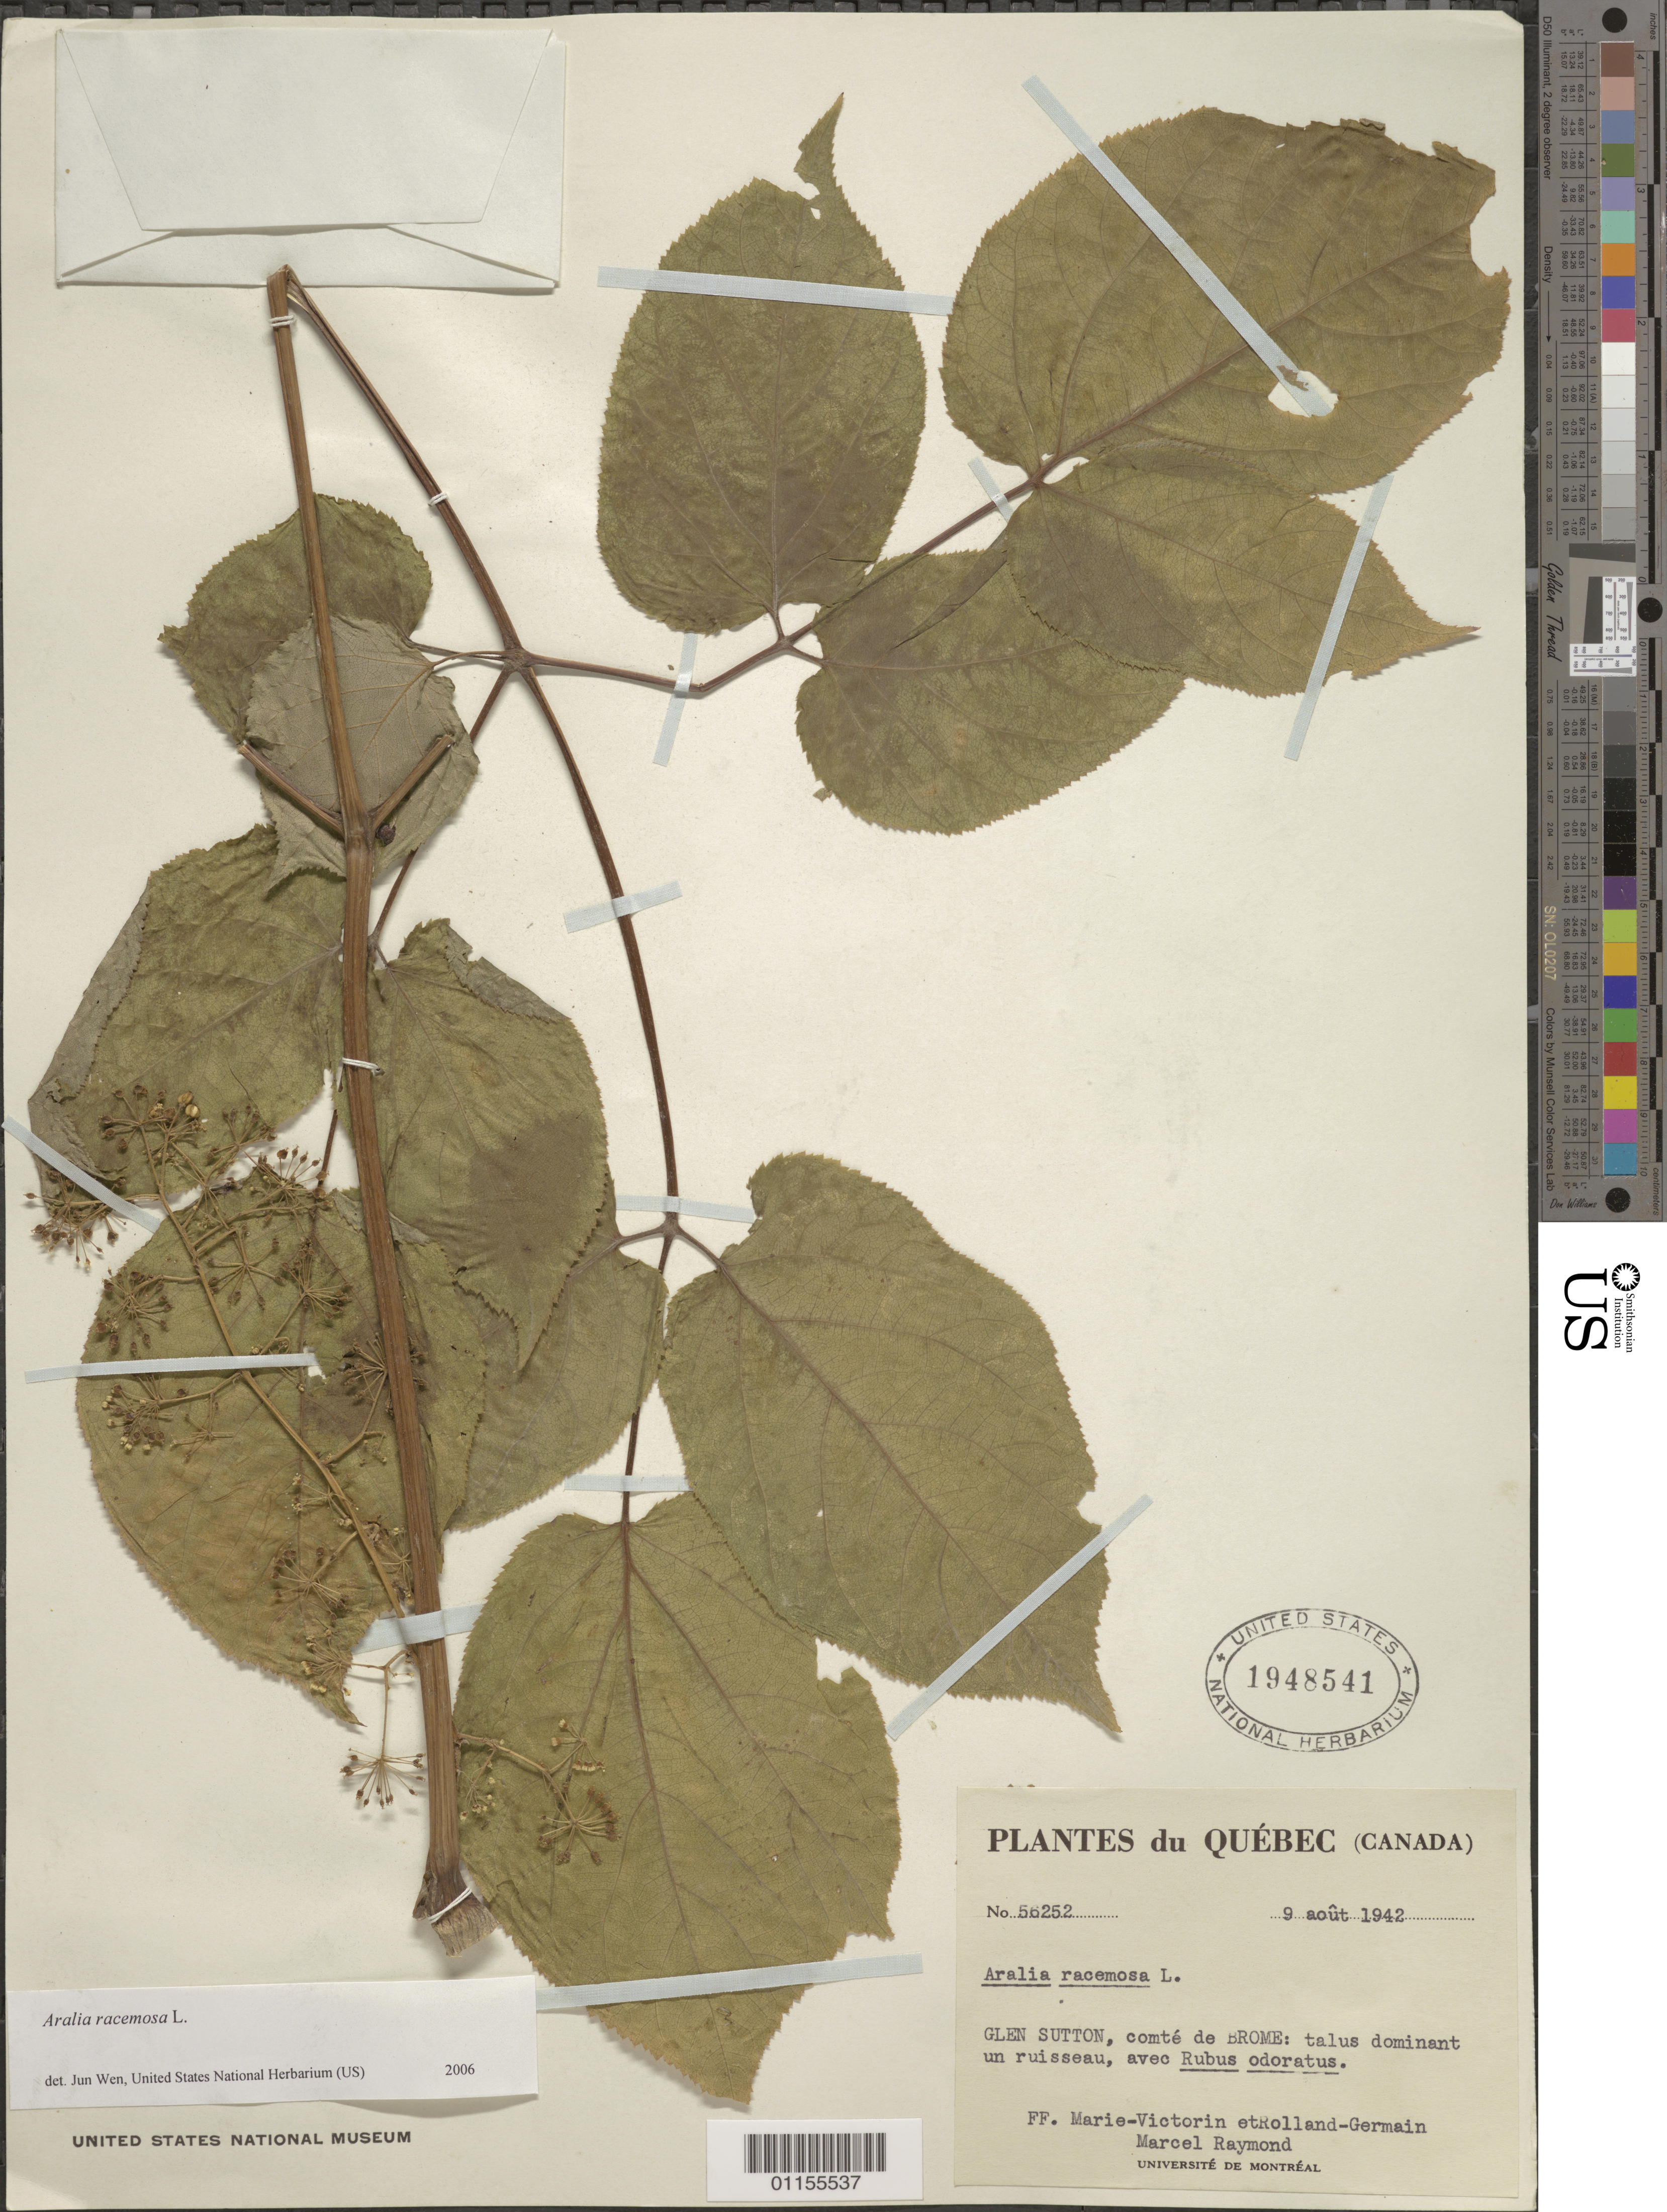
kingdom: Plantae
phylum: Tracheophyta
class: Magnoliopsida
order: Apiales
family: Araliaceae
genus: Aralia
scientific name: Aralia racemosa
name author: L.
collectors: Fr. Marie-Victorin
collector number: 56252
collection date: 1942-08-09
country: Canada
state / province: Quebec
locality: Glen Sutton.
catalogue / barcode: US 1948541